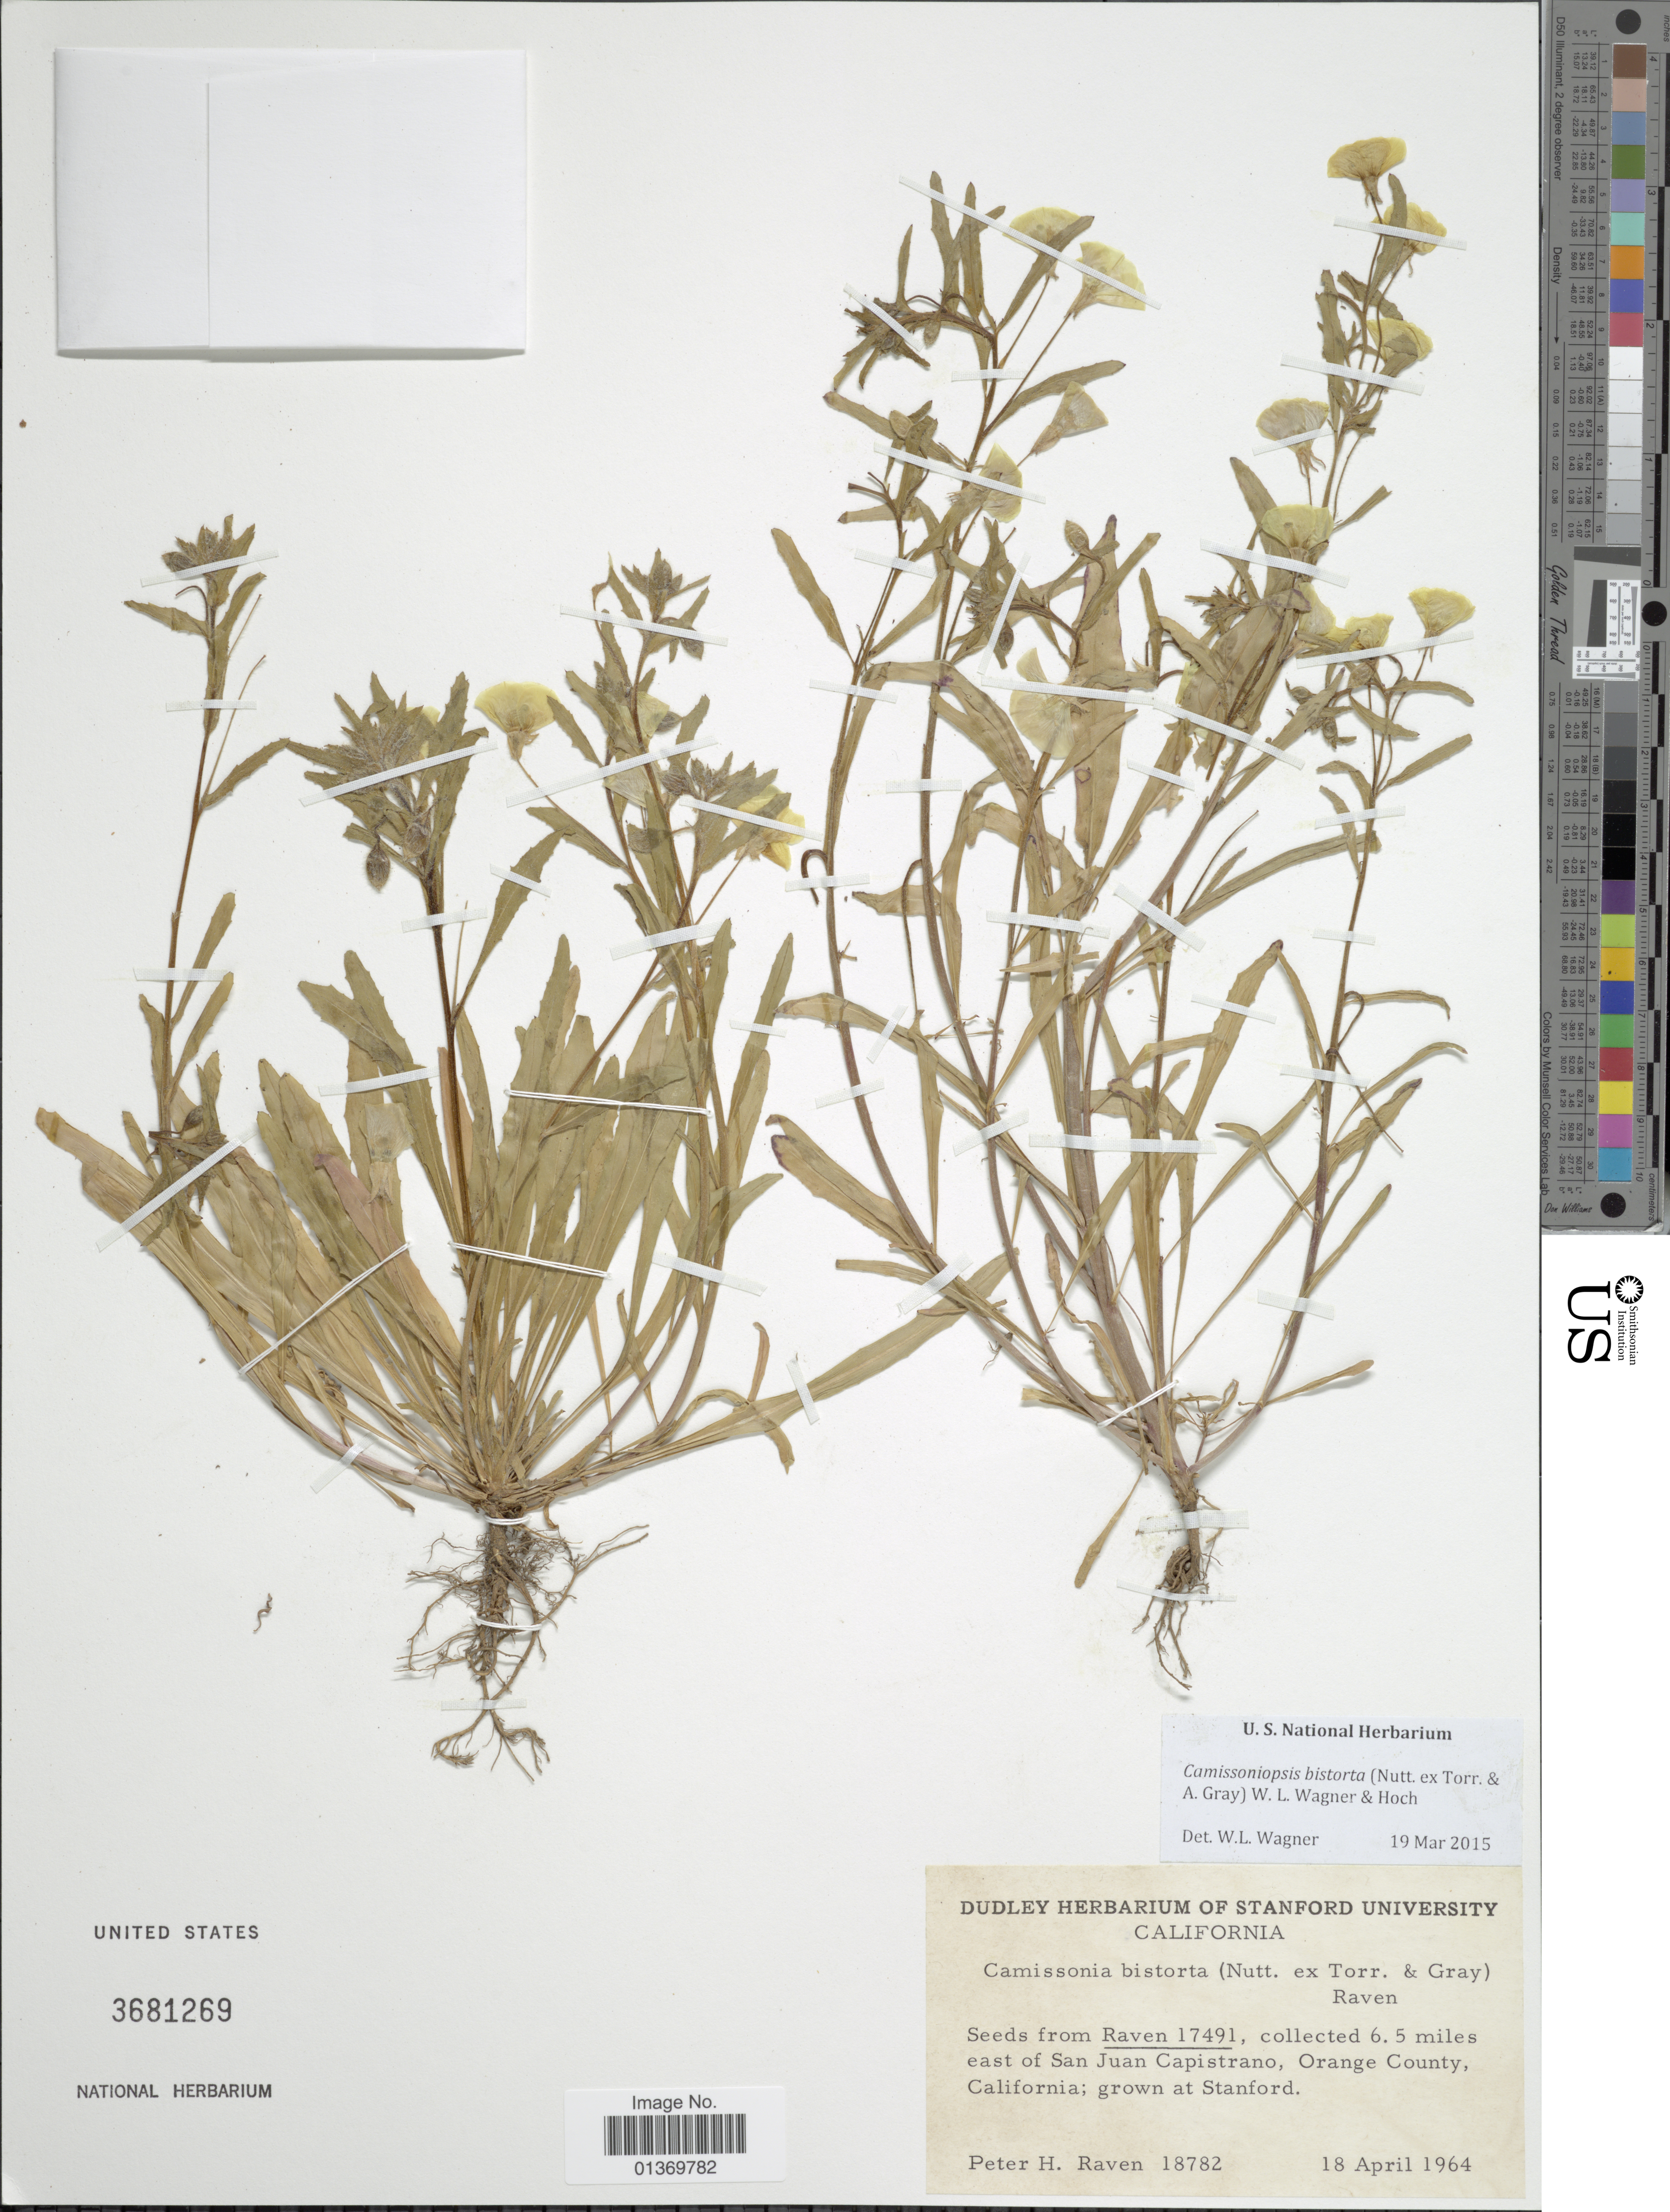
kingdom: Plantae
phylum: Tracheophyta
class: Magnoliopsida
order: Myrtales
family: Onagraceae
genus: Camissoniopsis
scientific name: Camissoniopsis bistorta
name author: (Nutt. ex Torr. & A. Gray) W.L. Wagner & Hoch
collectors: P. H. Raven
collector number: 18782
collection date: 1964-04-18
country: United States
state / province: California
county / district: Orange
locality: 6.5 miles east of San Juan Capistrano, Orange County, California; grown at Stanford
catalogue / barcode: US 3681269